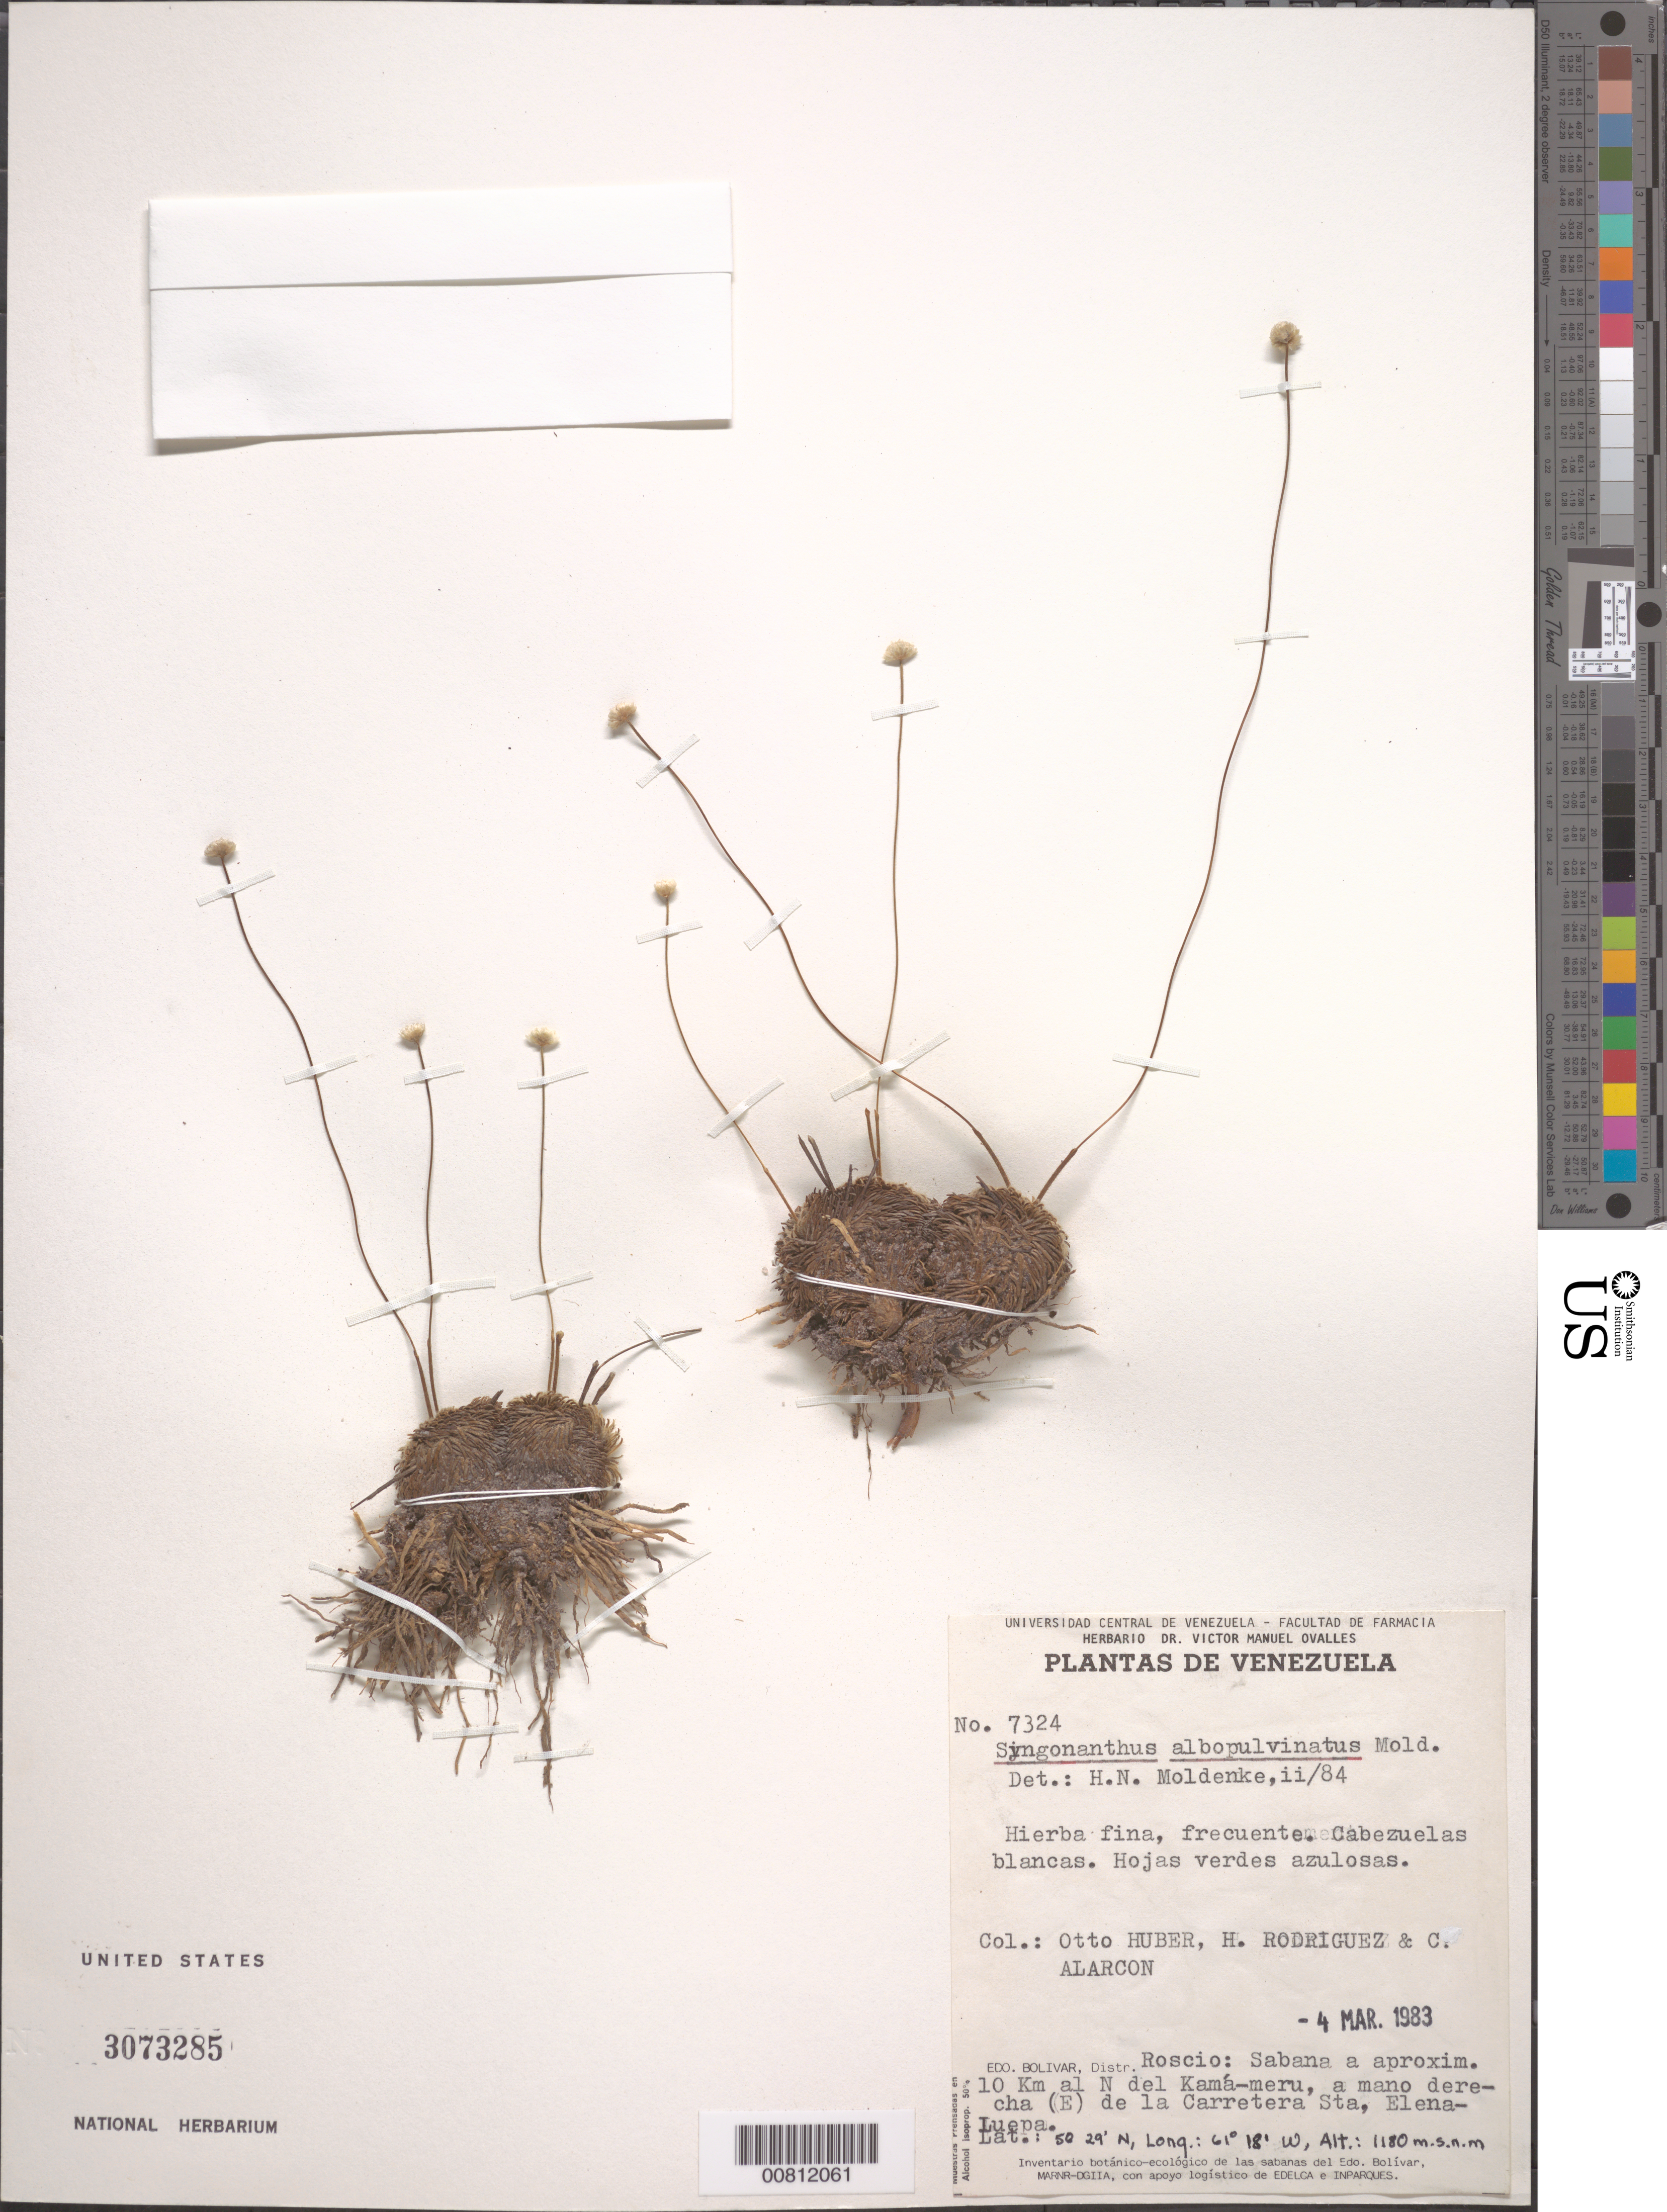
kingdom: Plantae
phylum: Tracheophyta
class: Liliopsida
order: Poales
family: Eriocaulaceae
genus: Syngonanthus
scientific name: Syngonanthus albopulvinatus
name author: (Moldenke) Moldenke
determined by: Moldenke, H. N.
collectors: O. Huber, H. Rodriguez & C. Alarcon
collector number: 7324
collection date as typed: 4-Mar-83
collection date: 1983-03-04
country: Venezuela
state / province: Bolívar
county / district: Roscio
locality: Kamá-meru, 10 km N, E de la Carretera Sta. Elena-Luepa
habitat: Mano derecha E de la carretera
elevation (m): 1180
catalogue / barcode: US 3073285